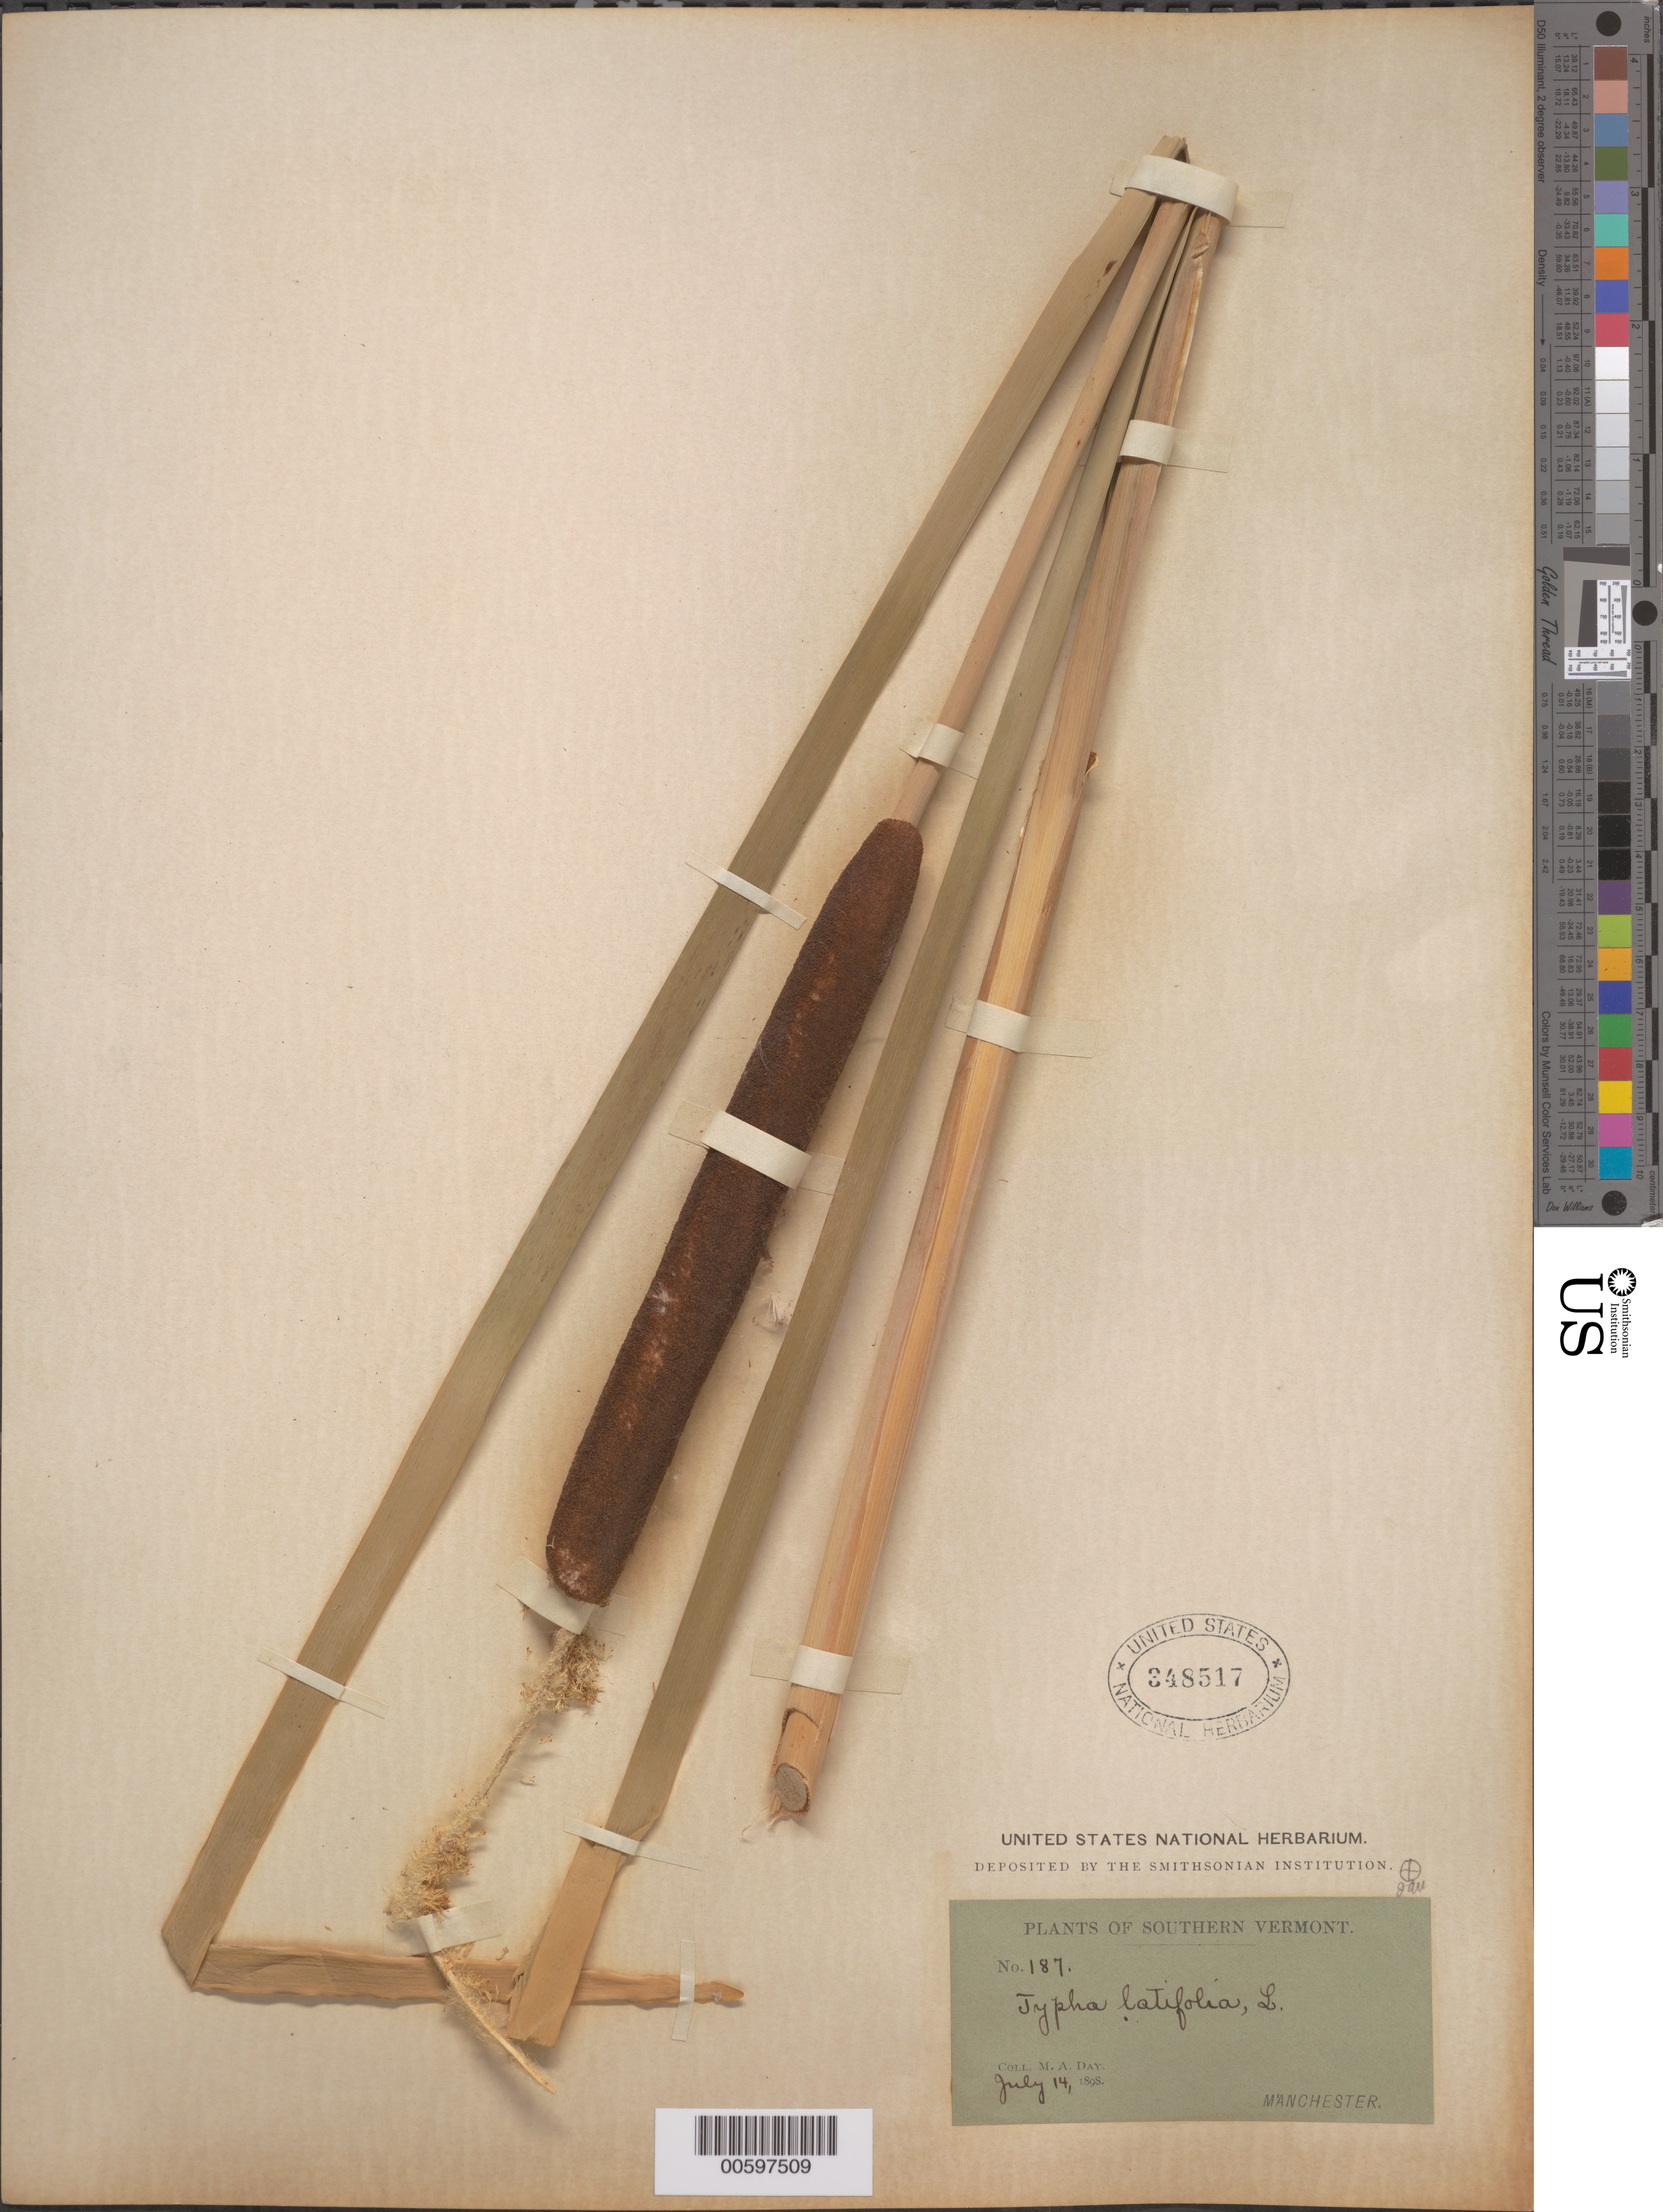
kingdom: Plantae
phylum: Tracheophyta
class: Liliopsida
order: Poales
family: Typhaceae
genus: Typha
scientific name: Typha latifolia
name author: L.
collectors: M. Day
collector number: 187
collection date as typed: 14 Jul 1898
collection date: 1898-07-14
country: United States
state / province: Vermont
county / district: Bennington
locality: Manchester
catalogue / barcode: US 348517